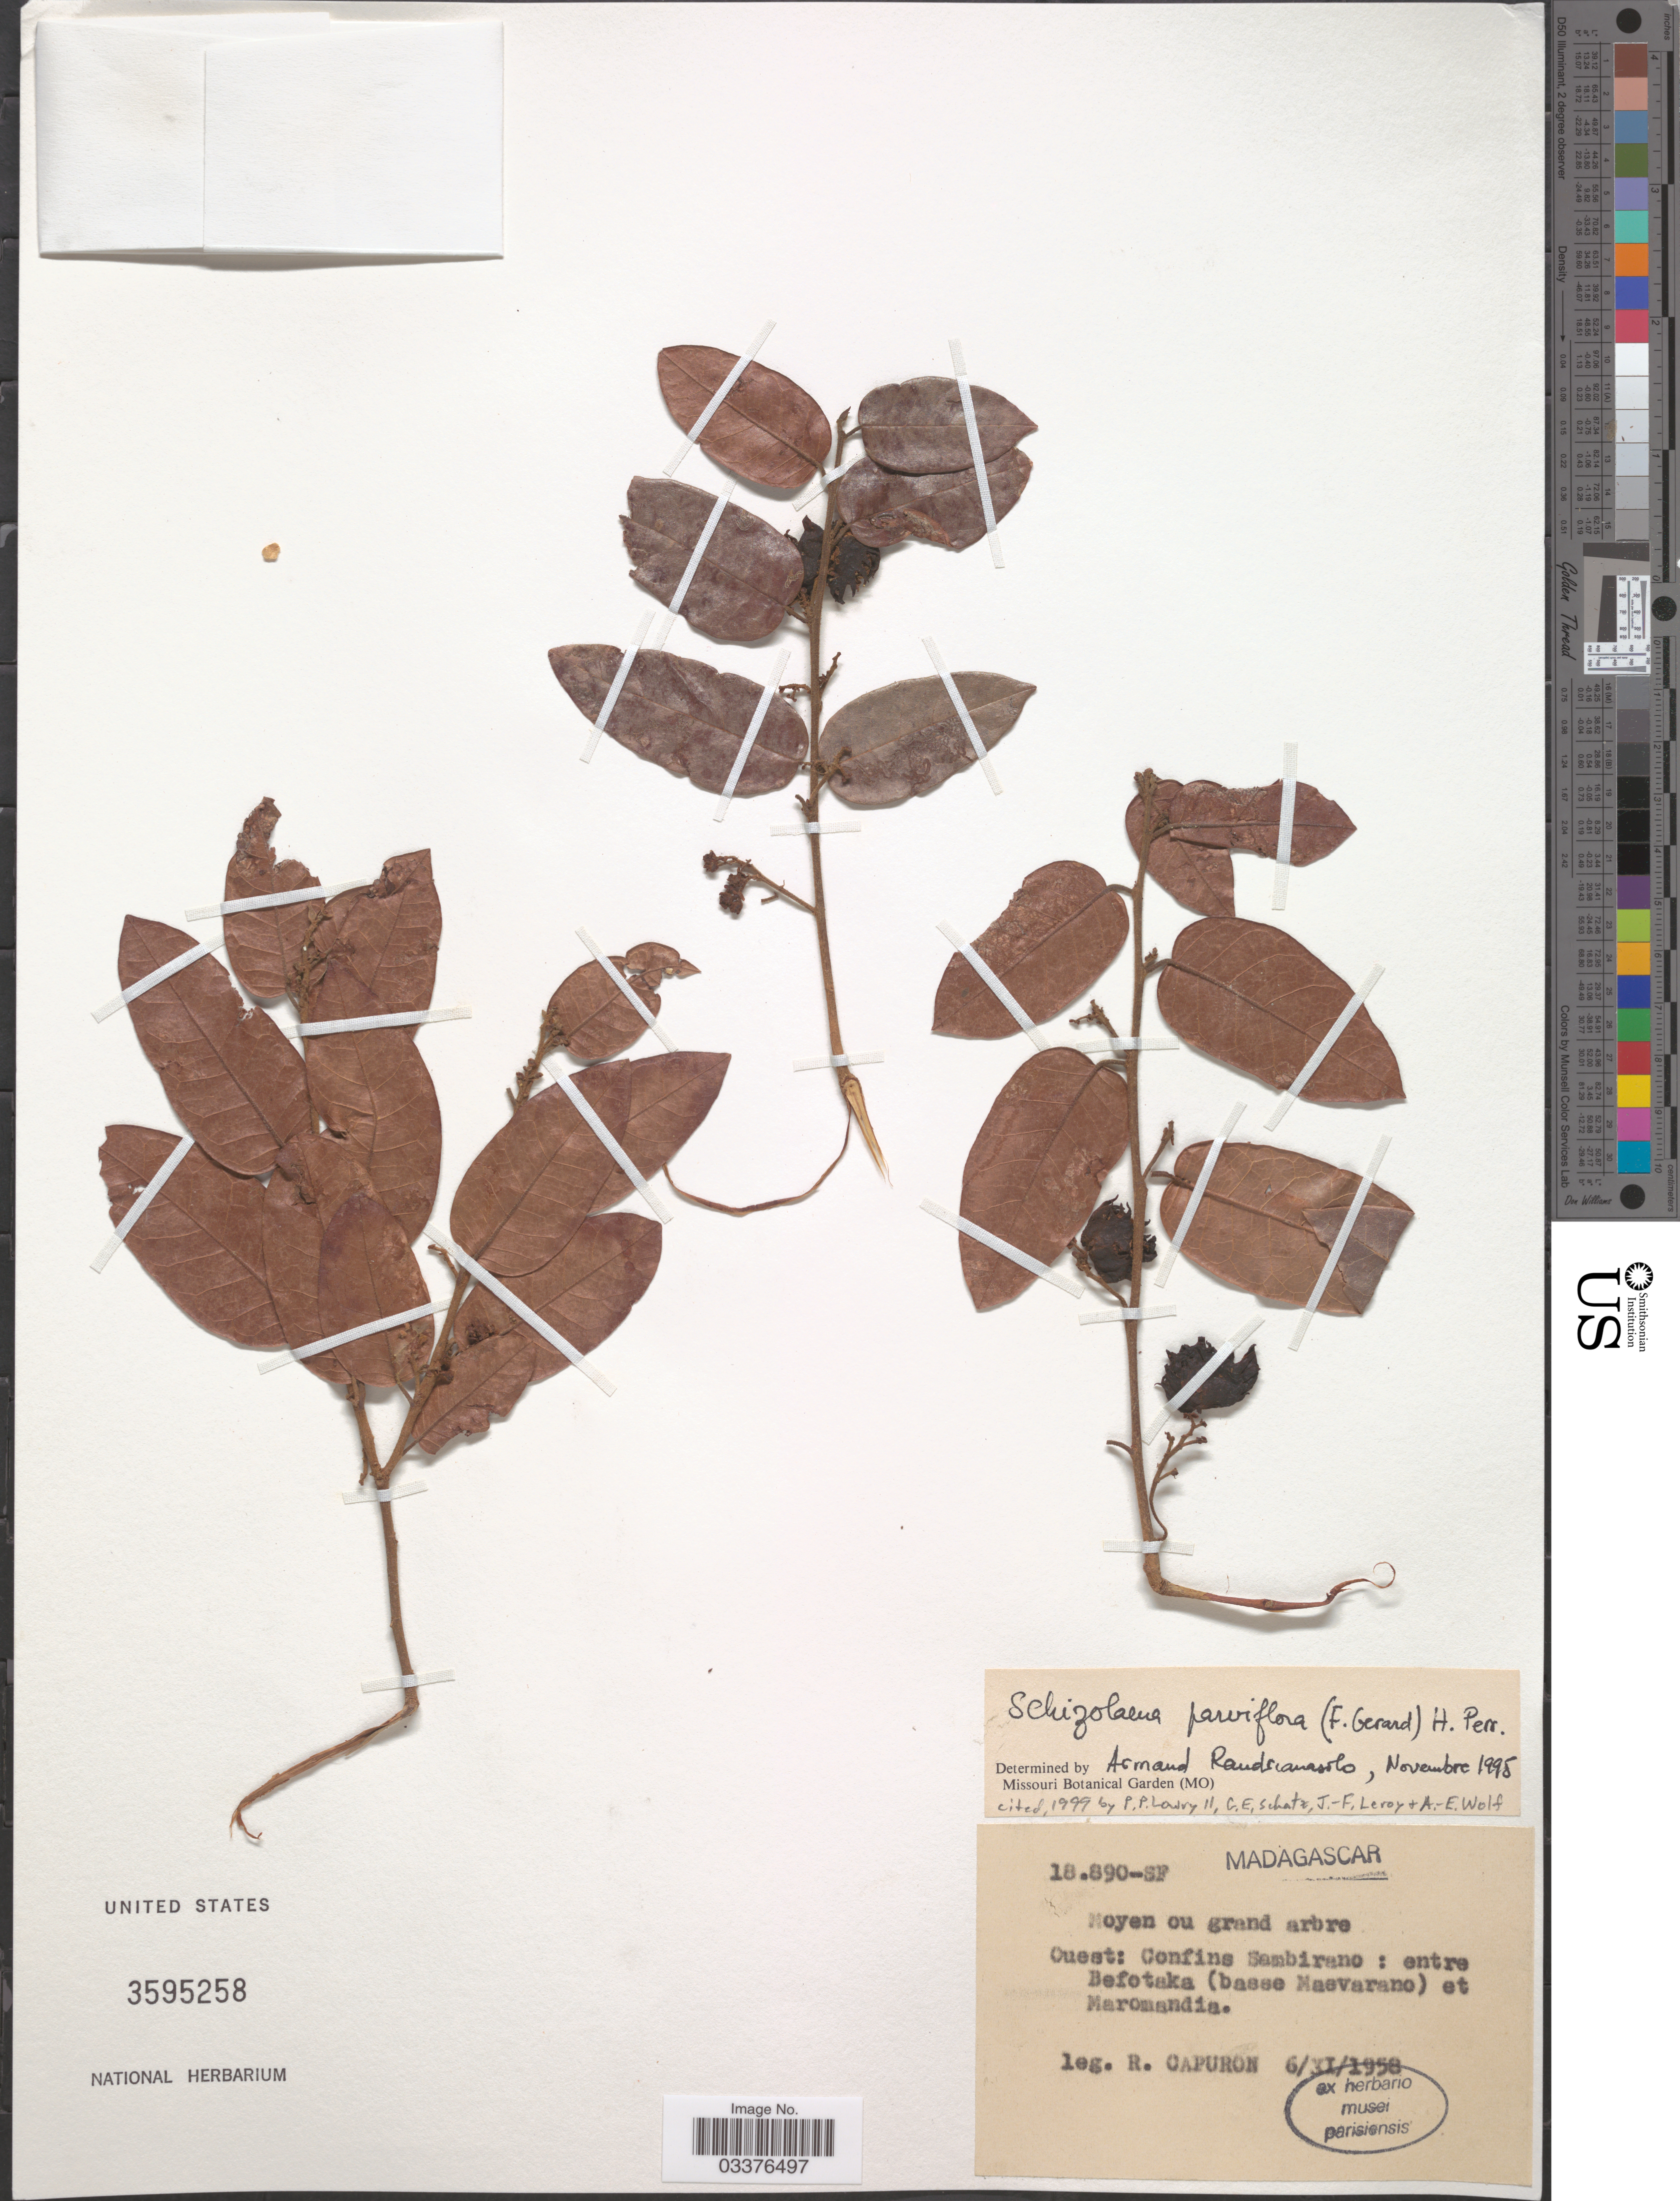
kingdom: Plantae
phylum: Tracheophyta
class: Magnoliopsida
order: Malvales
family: Sarcolaenaceae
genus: Schizolaena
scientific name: Schizolaena parviflora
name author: (F. Gérard) H. Perrier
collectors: R. Capuron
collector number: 18890-SF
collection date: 1958-11-06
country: Madagascar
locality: Ouest: Confins Sambirano: entre Befotaka (basse Maevarano) et Maromandia.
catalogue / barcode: US 3595258